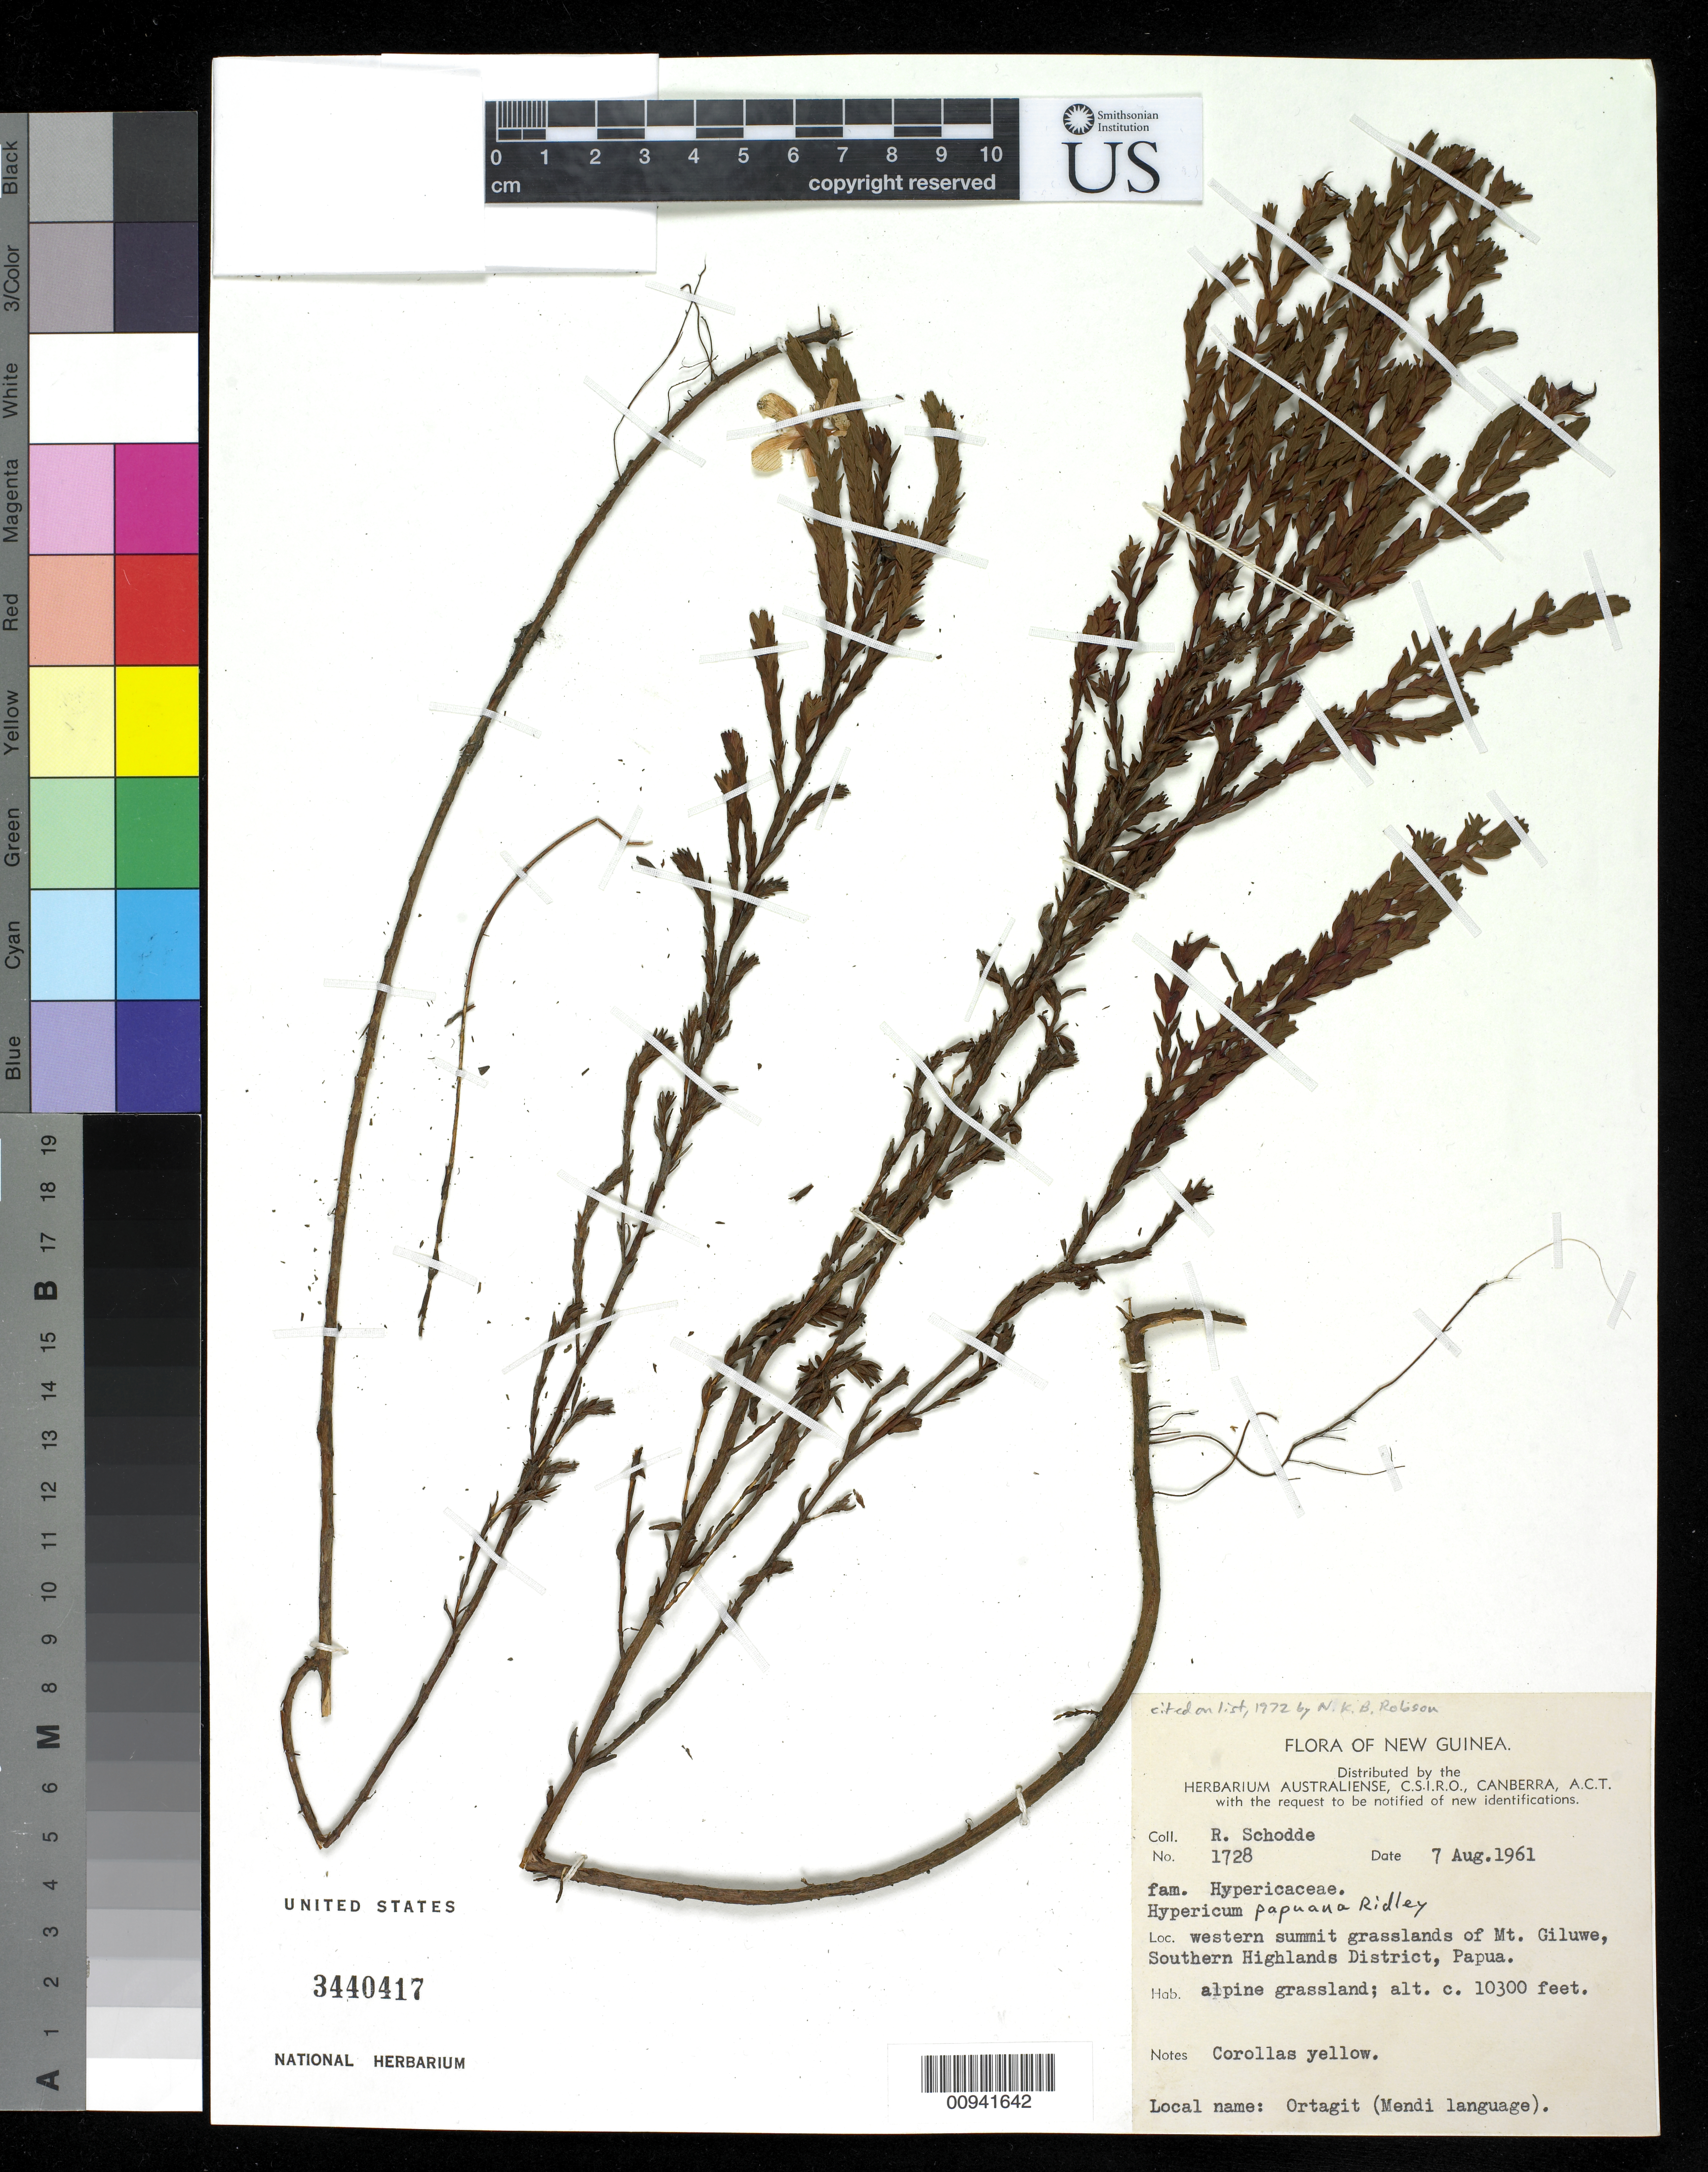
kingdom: Plantae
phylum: Tracheophyta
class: Magnoliopsida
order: Malpighiales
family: Hypericaceae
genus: Hypericum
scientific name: Hypericum papuanum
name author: Ridl.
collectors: R. Schodde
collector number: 1728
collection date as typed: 07 Aug 1961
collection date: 1961-08-07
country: Papua New Guinea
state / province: Southern Highlands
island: New Guinea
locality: Western summit grasslands of Mt. Giluwe.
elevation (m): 3048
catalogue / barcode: US 3440417